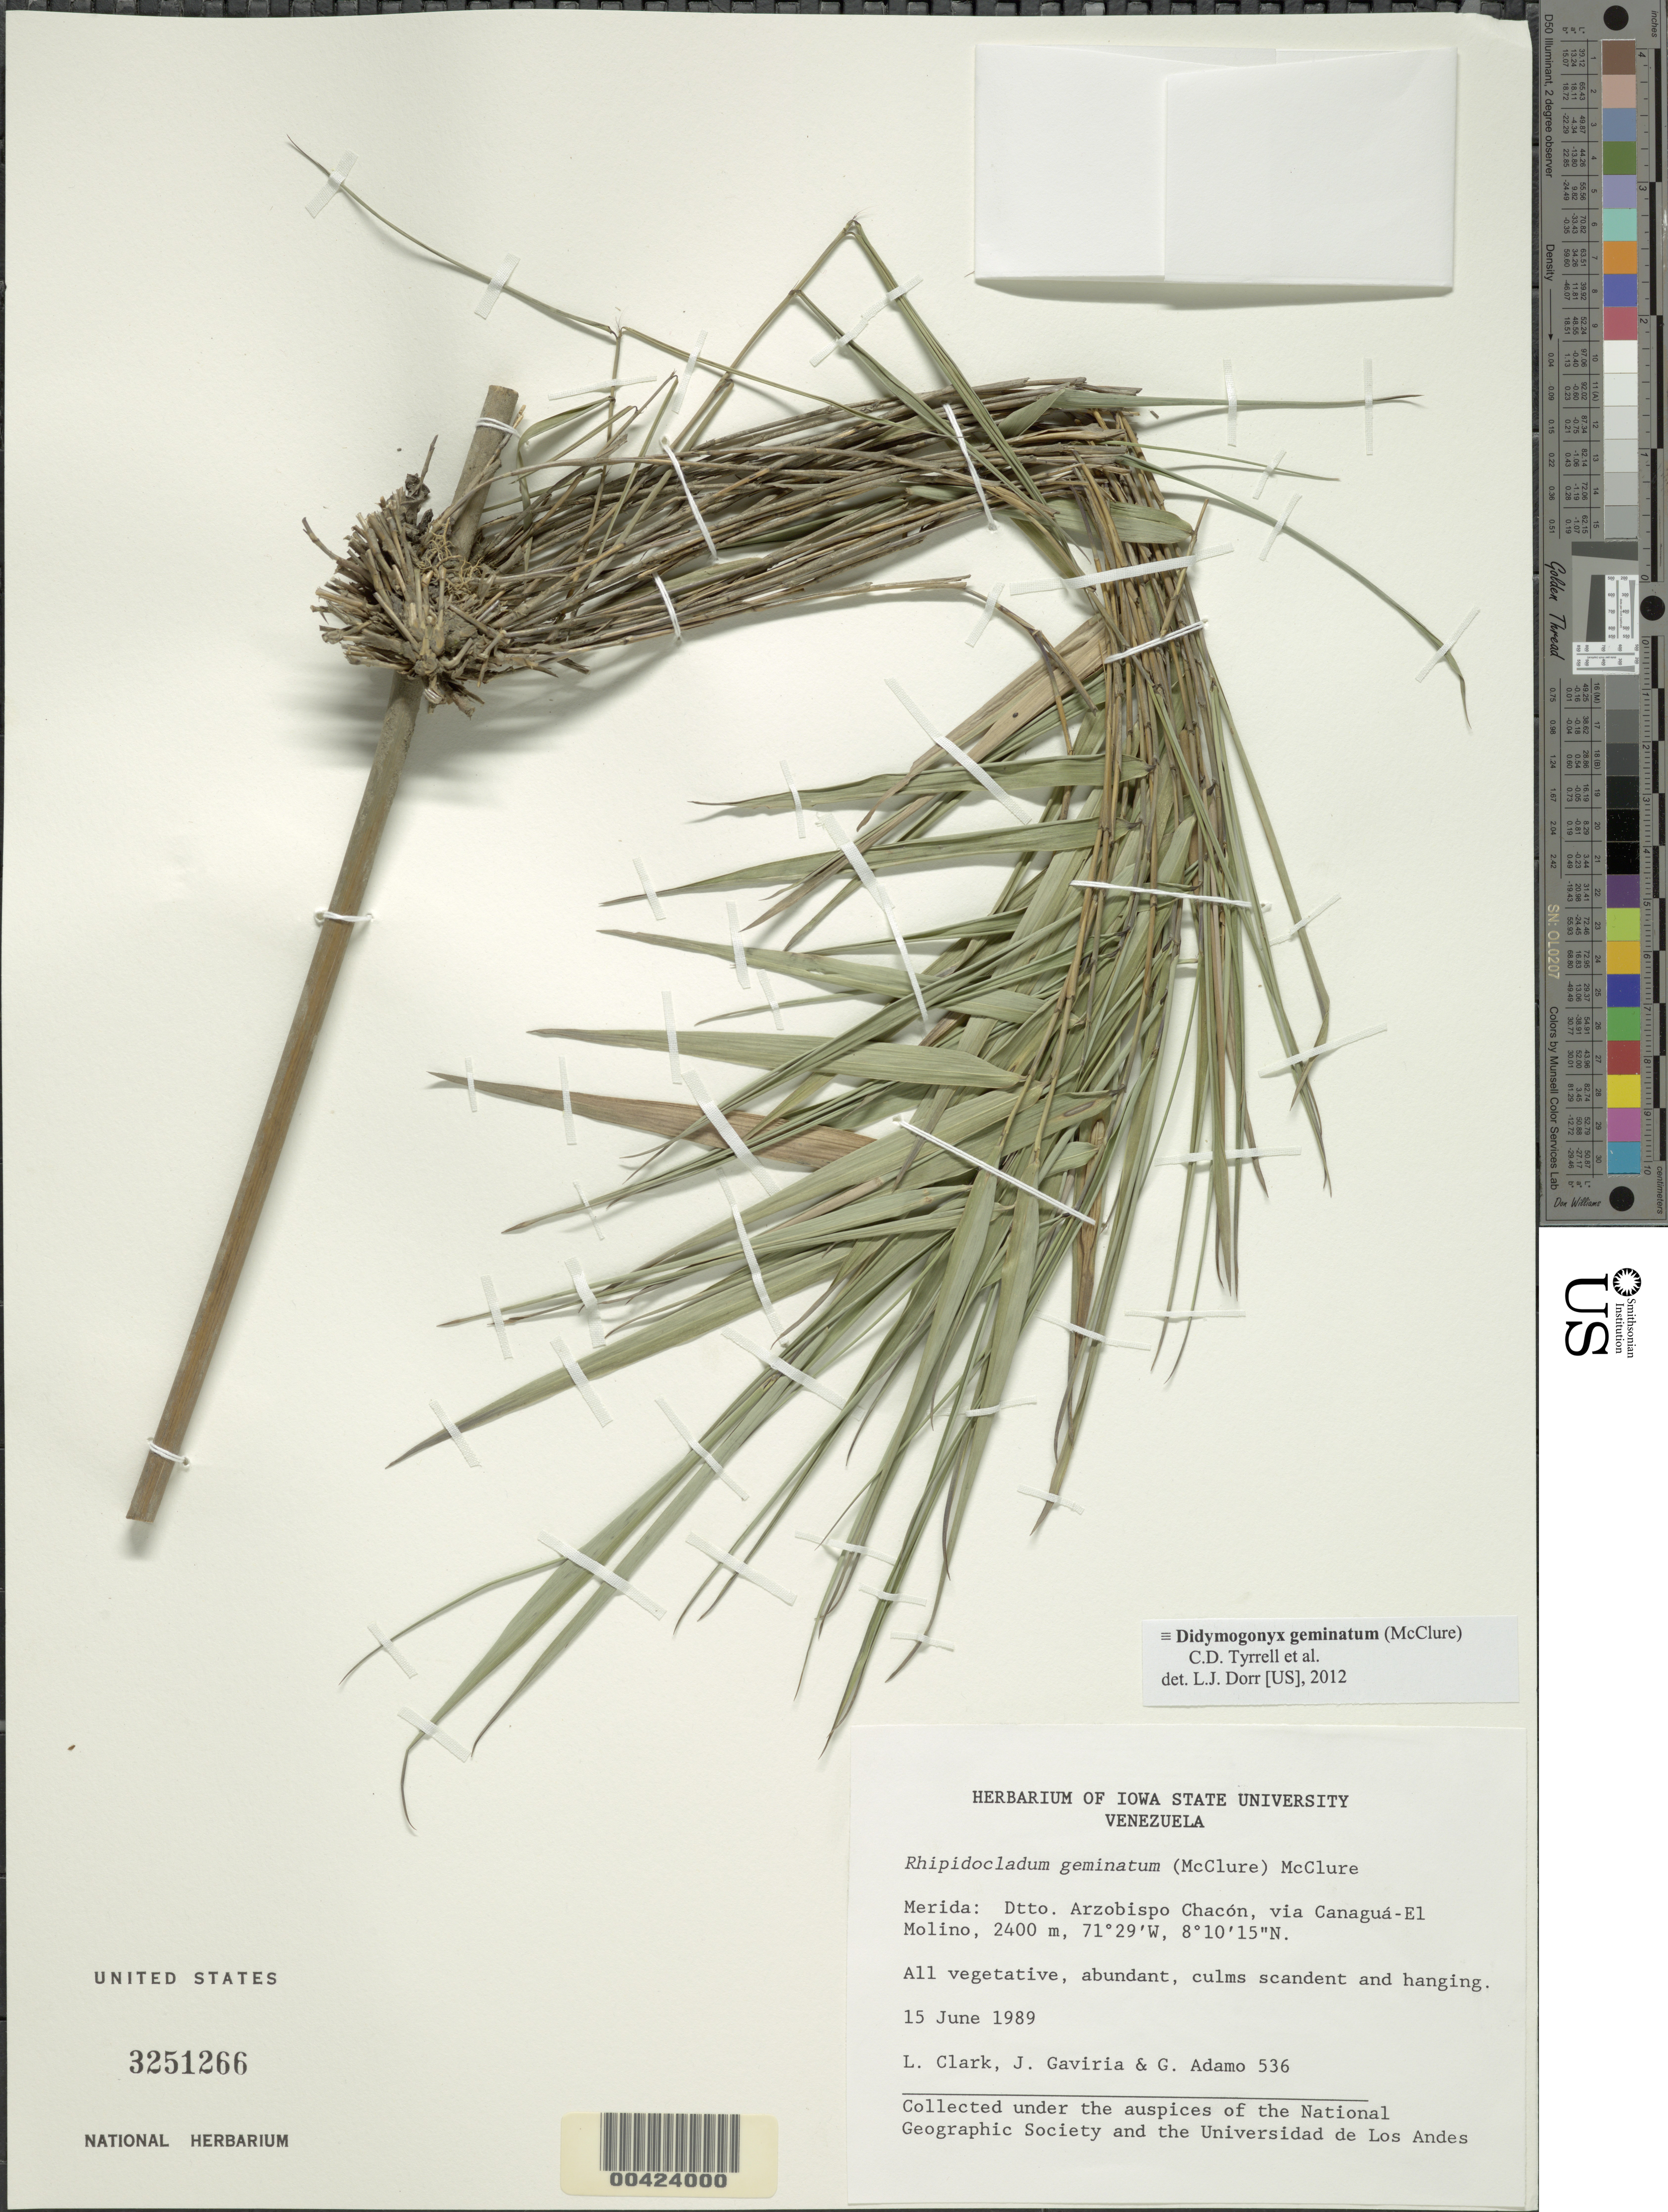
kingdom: Plantae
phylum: Tracheophyta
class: Liliopsida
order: Poales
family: Poaceae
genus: Rhipidocladum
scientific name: Rhipidocladum geminatum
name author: (McClure) McClure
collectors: L. G. Clark, J. Gaviria & G. Adamo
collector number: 536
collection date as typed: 15 Jun 1989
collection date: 1989-06-15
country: Venezuela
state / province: Mérida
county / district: Arzobispo Chacón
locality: Via canagua - el molino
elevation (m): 2400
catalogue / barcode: US 3251266